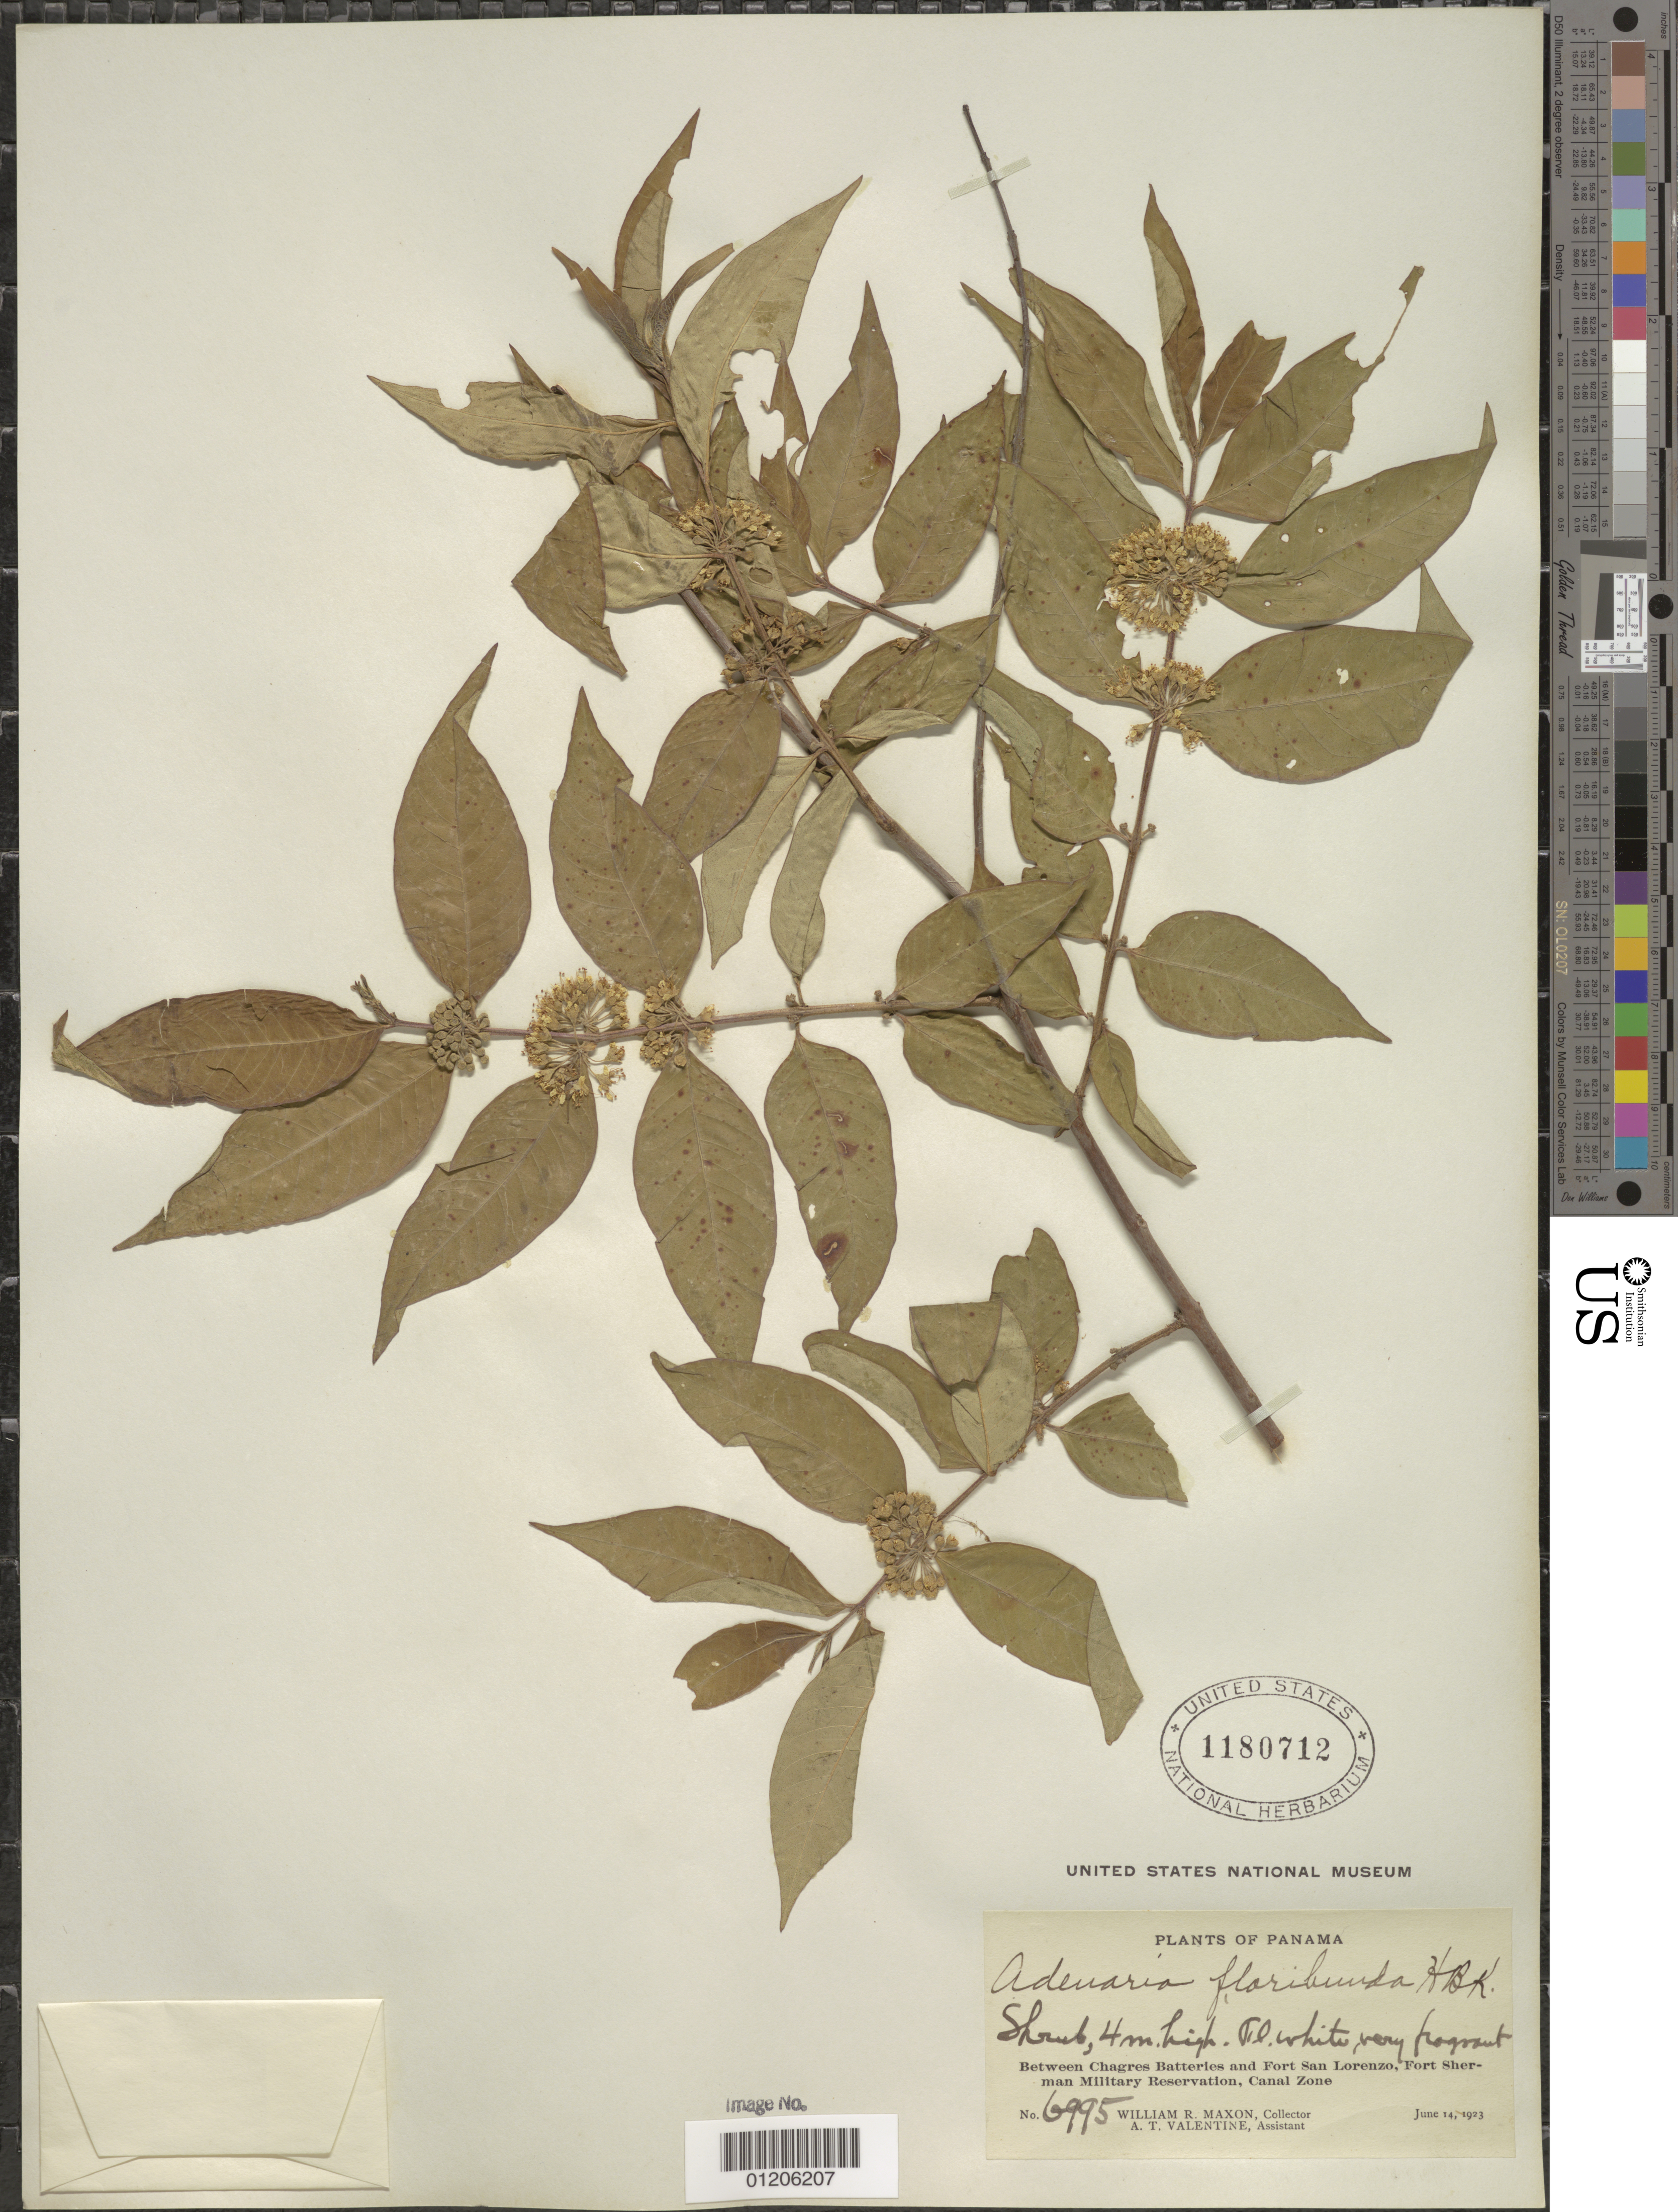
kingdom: Plantae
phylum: Tracheophyta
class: Magnoliopsida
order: Myrtales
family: Lythraceae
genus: Adenaria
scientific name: Adenaria floribunda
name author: Kunth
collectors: W. R. Maxon & A. Valentine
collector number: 6995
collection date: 1923-06-14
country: Panama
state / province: Colón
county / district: Canal Zone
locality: Between Chagres Batteries and Fort San Lorenzo, Fort Sherman Military Reservation.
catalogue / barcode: US 1180712